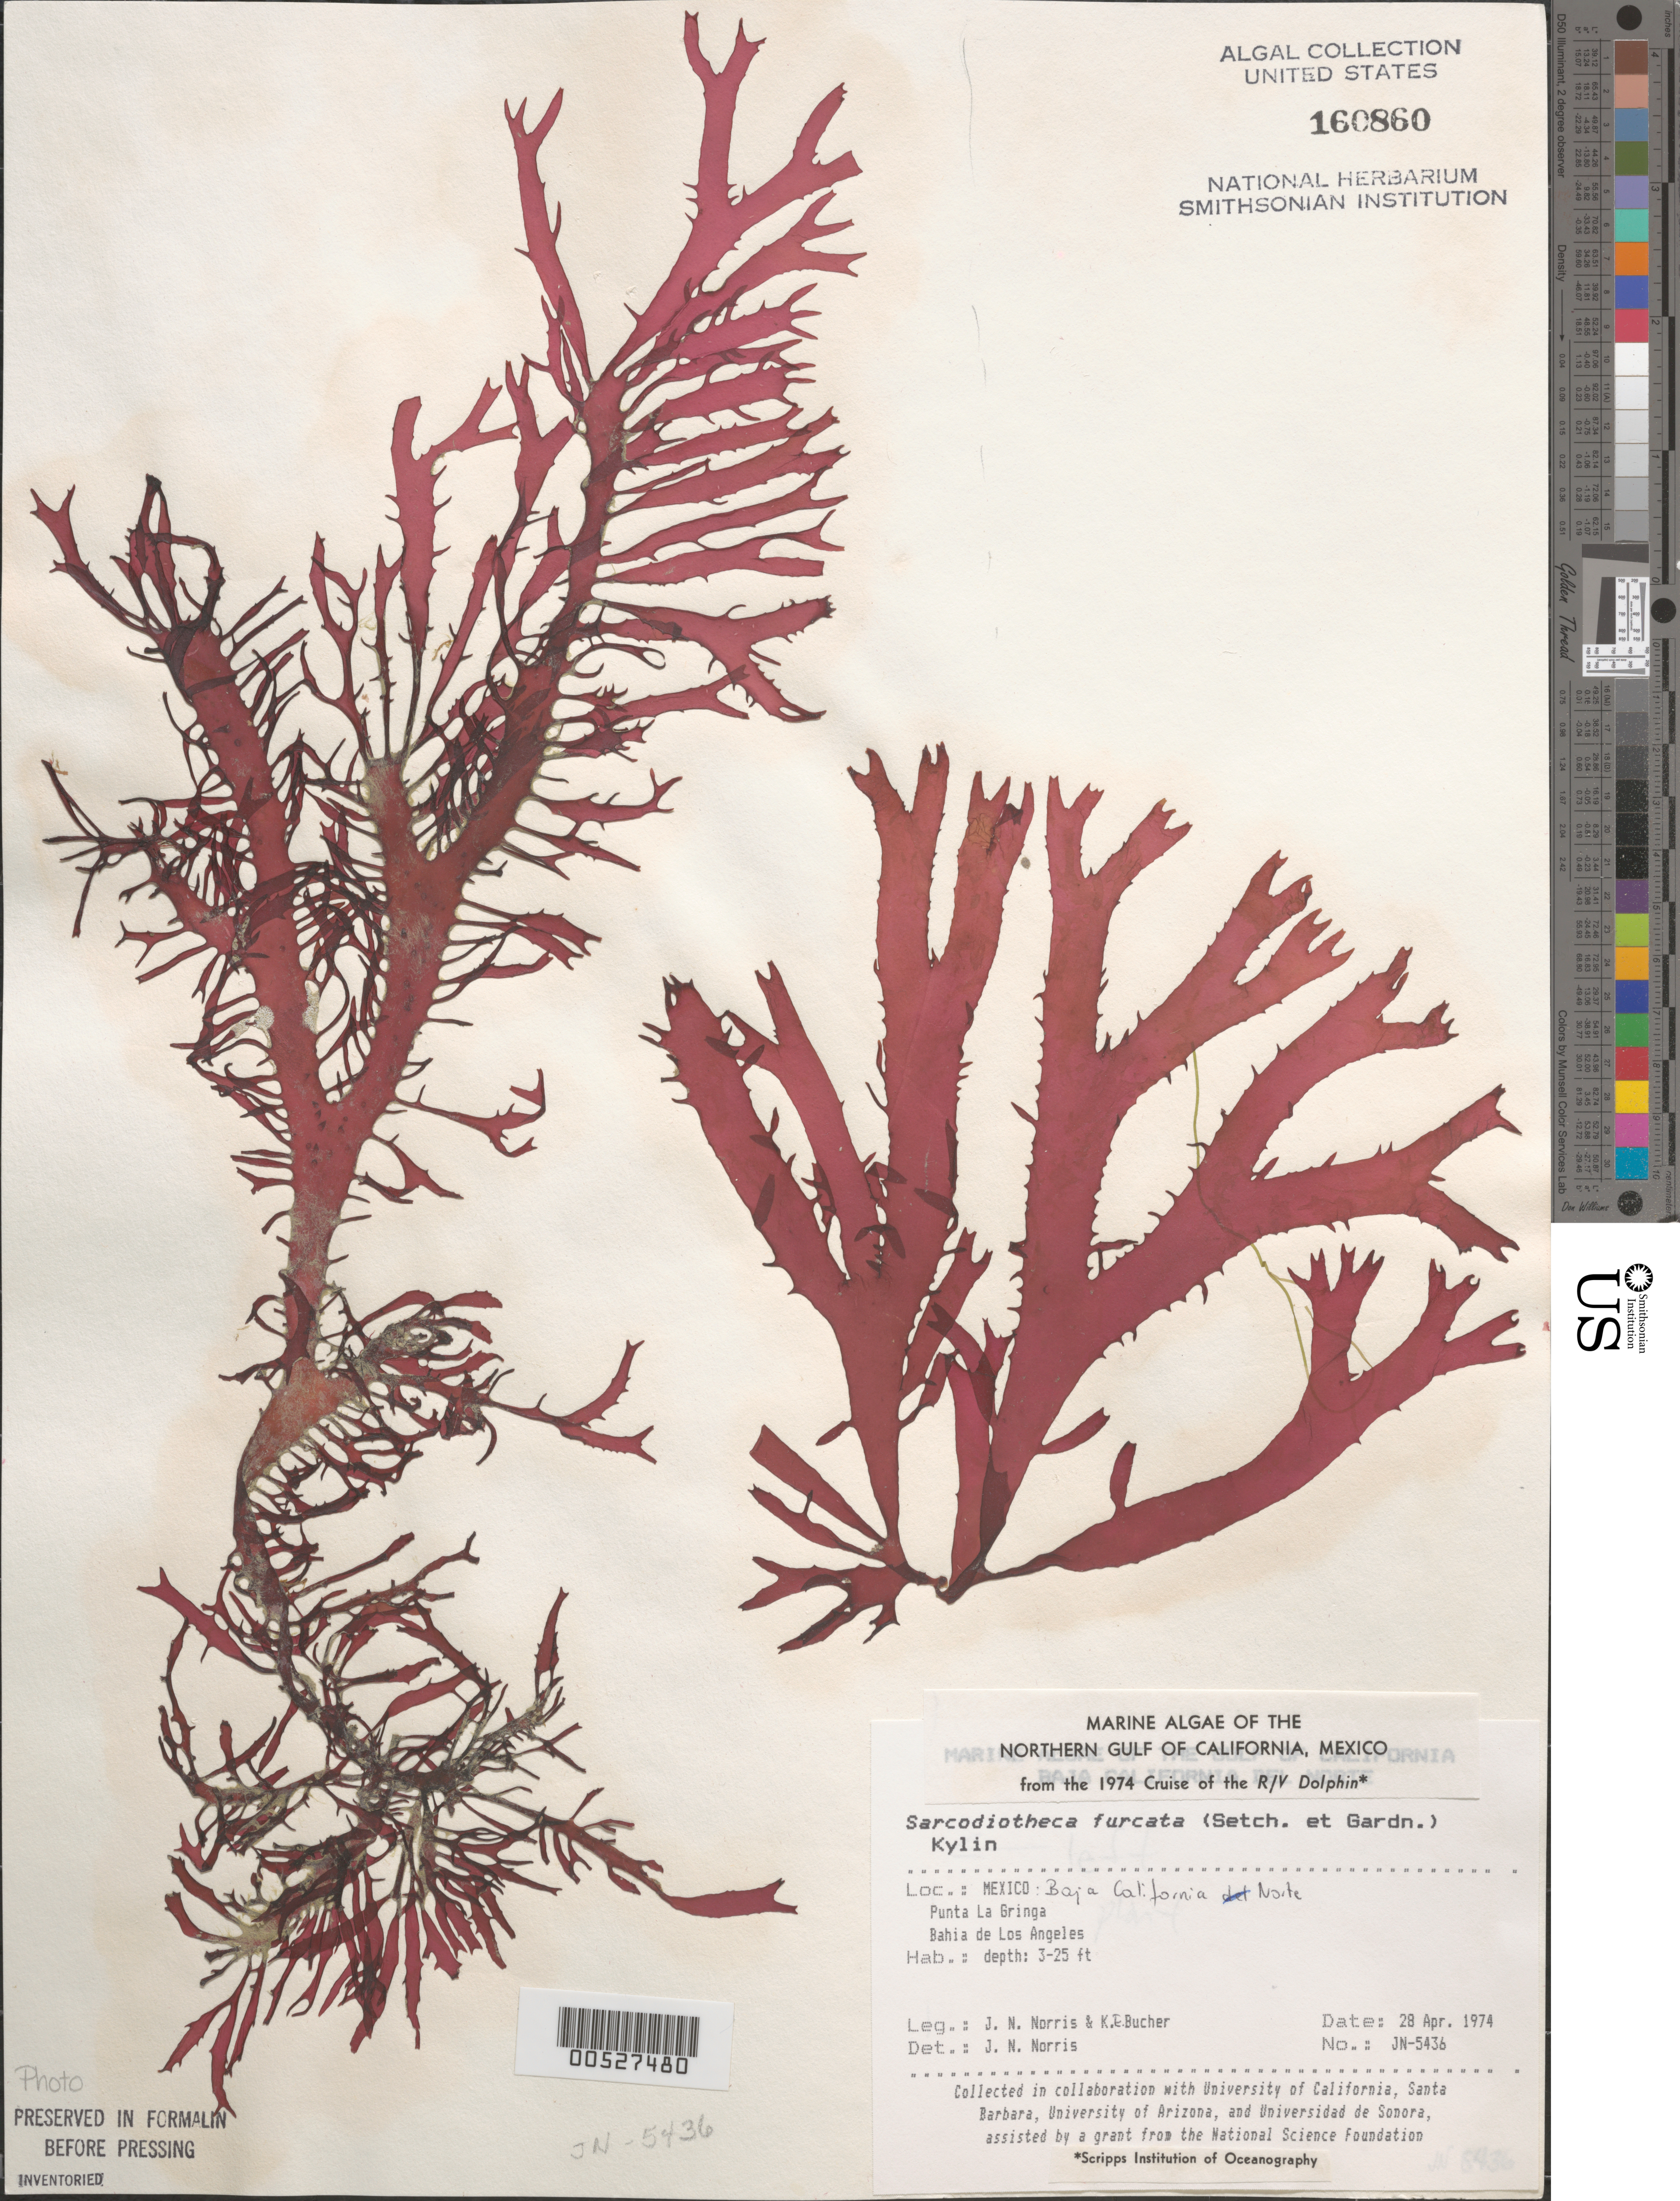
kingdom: Plantae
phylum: Rhodophyta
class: Florideophyceae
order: Gigartinales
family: Solieriaceae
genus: Sarcodiotheca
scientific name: Sarcodiotheca furcata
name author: (Setch. & N.L. Gardner) Kylin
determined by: Norris, James N.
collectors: J. N. Norris & K. E. Bucher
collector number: JN-5436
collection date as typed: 28 Apr 1974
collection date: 1974-04-28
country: Mexico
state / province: Baja California Norte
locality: Punta La Gringa, Bahia de los Angeles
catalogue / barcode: US 160860